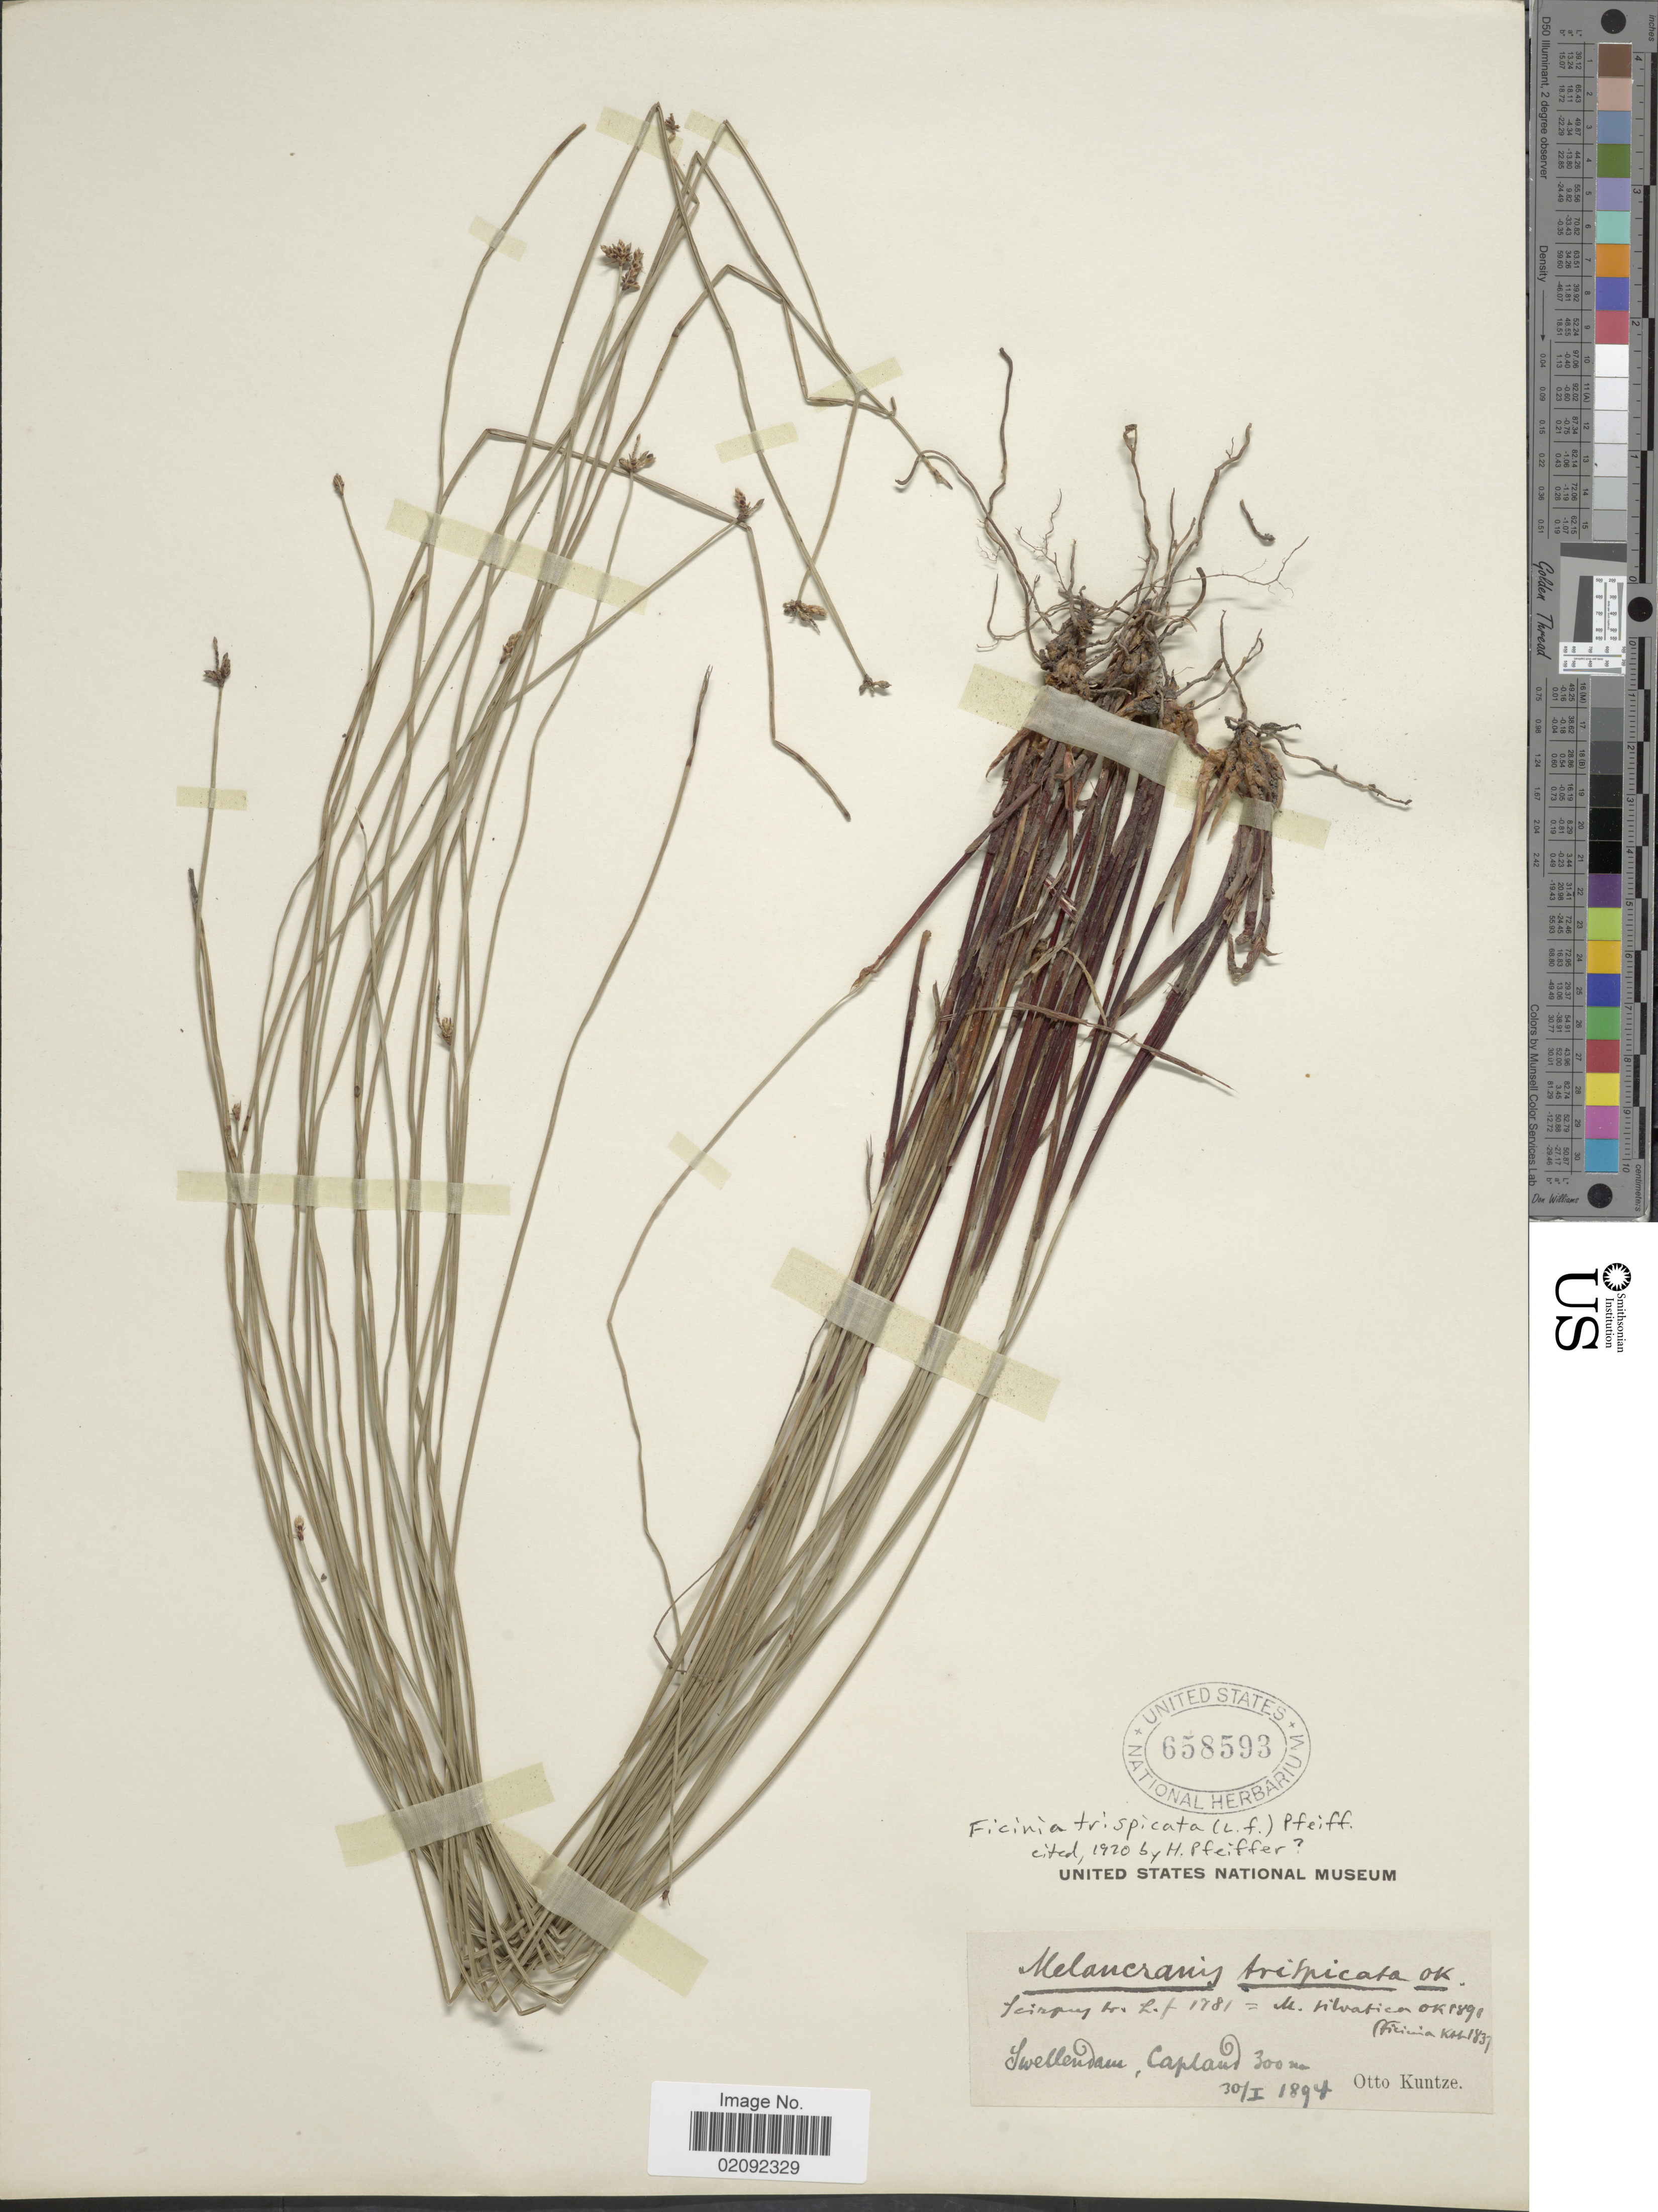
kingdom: Plantae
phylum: Tracheophyta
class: Liliopsida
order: Poales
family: Cyperaceae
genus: Ficinia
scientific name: Ficinia sylvatica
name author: Kunth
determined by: Strong, Mark T., (BOT), Smithsonian Institution - National Museum of Natural History (UNITED STATES)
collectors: C.E.O. Kuntze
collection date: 1894-01-30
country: South Africa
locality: Swellendam, Capland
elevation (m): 300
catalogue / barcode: US 658593